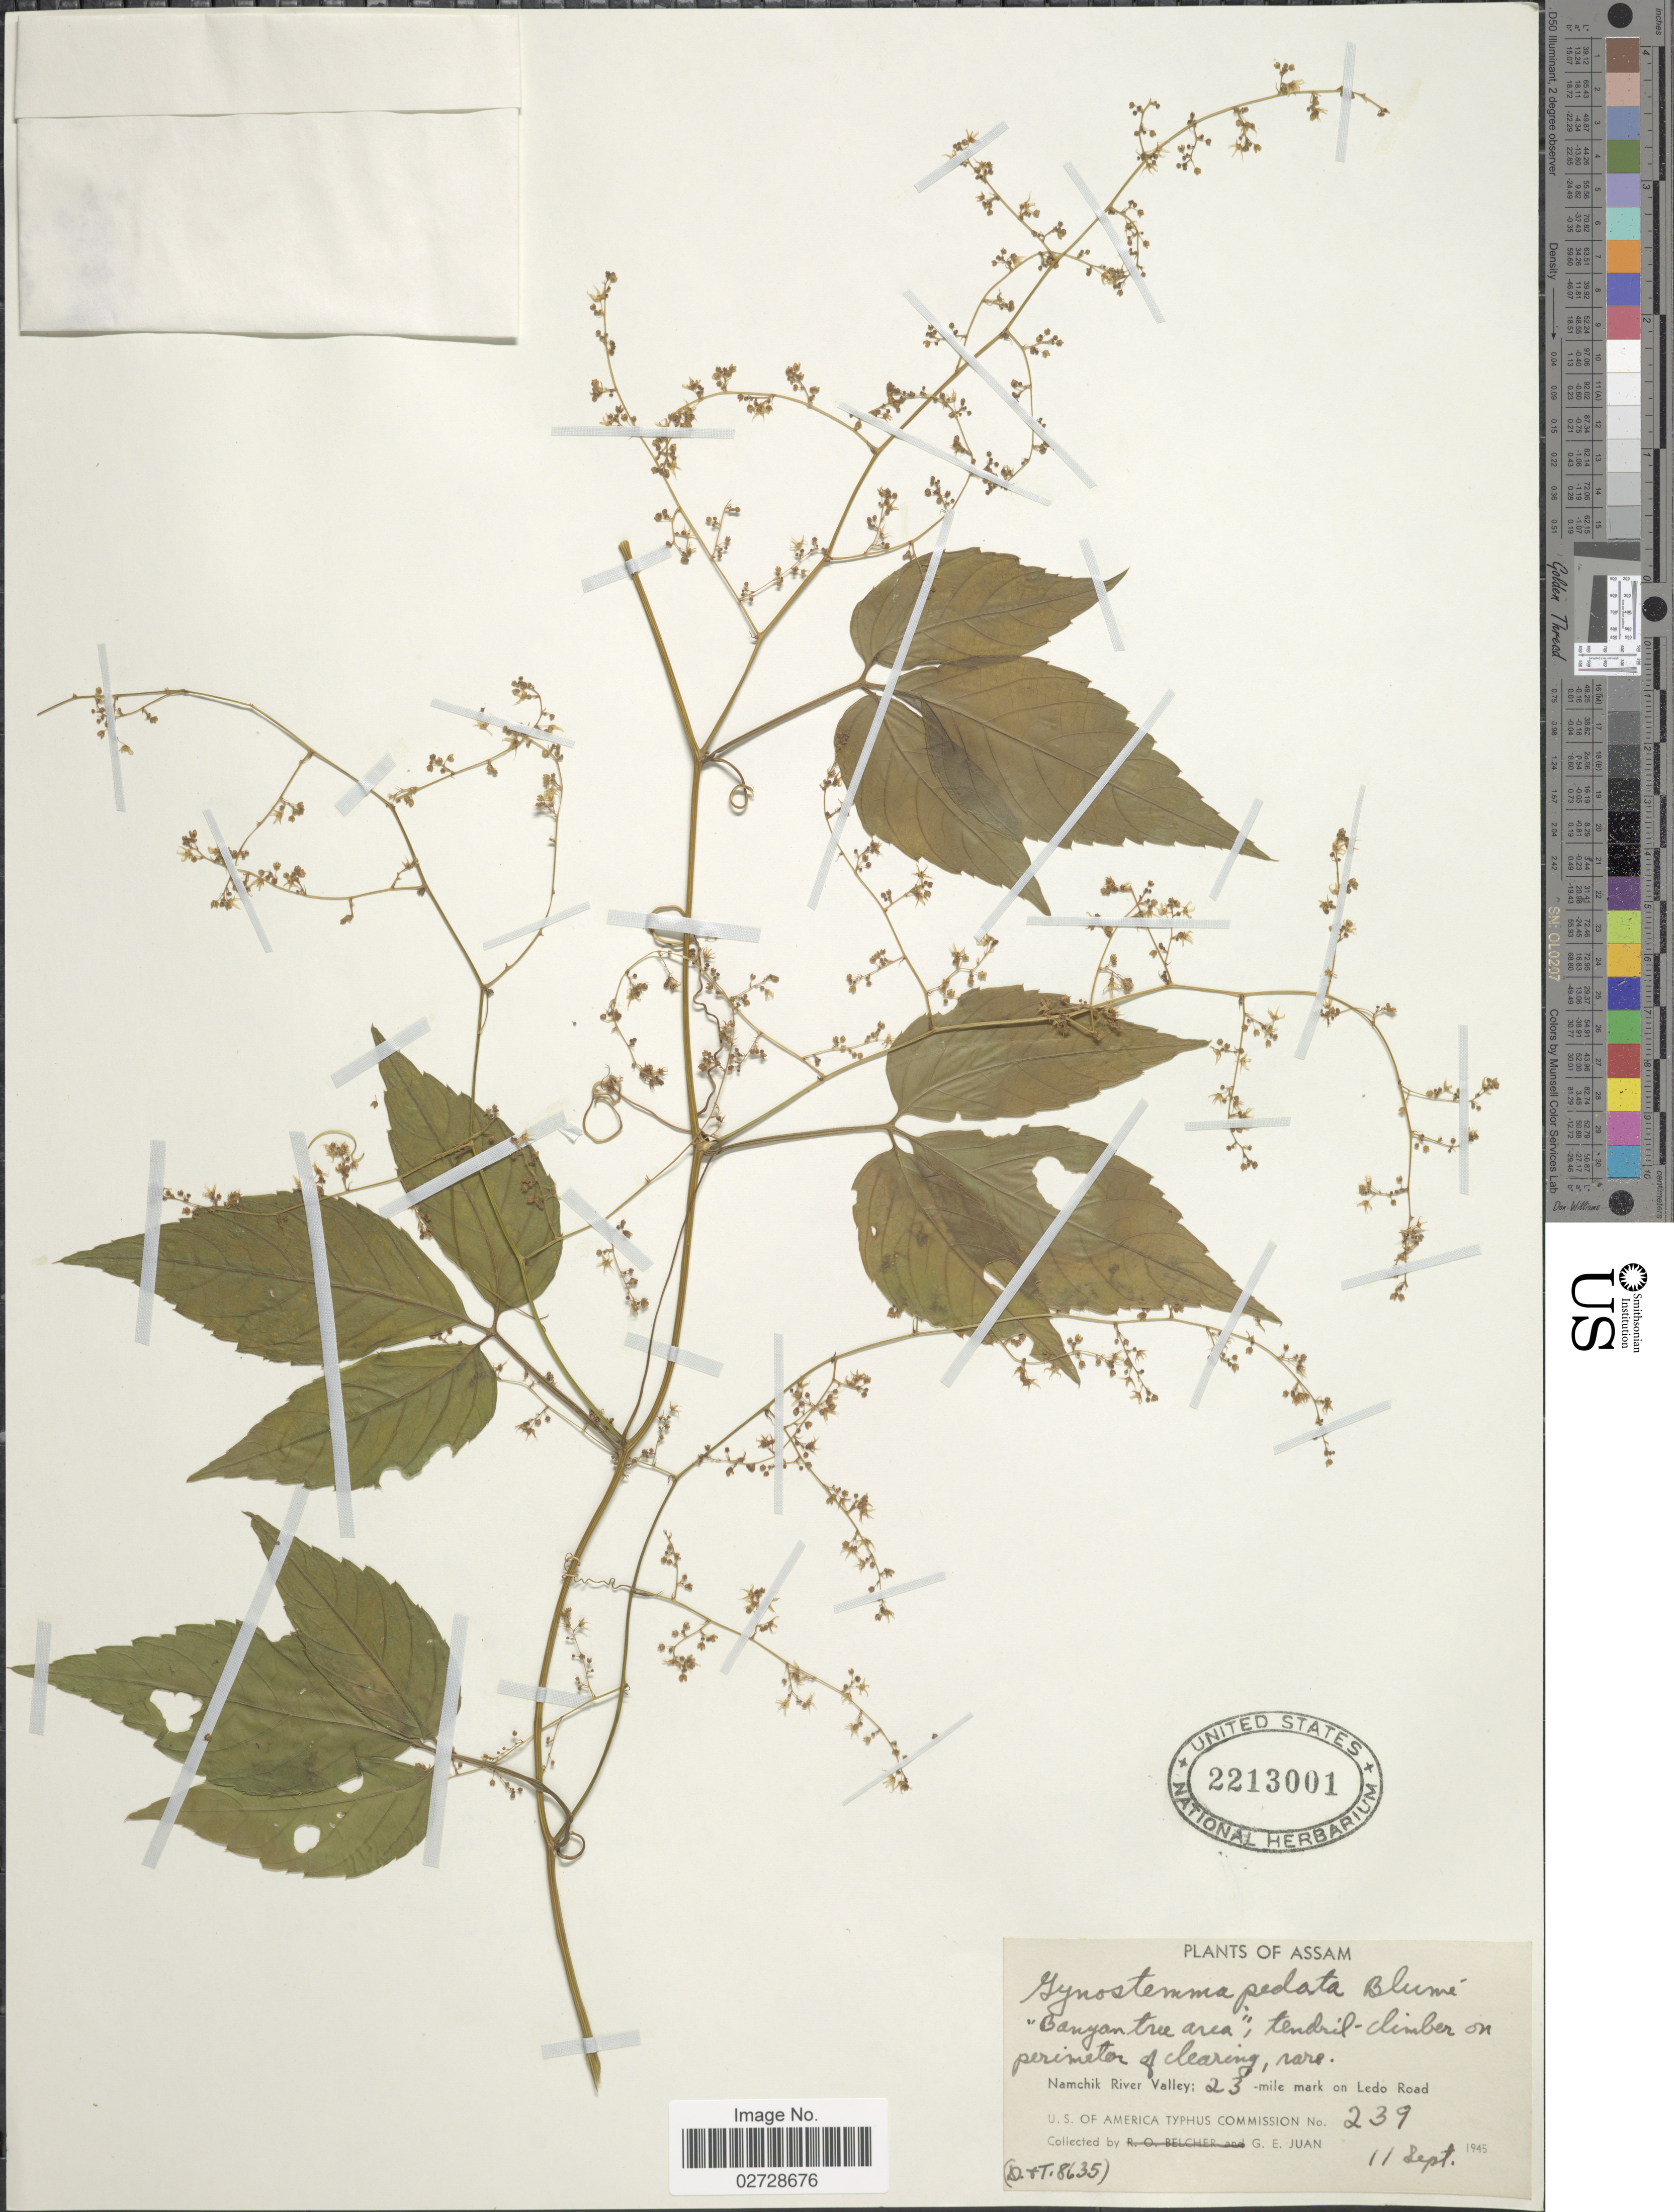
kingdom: Plantae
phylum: Tracheophyta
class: Magnoliopsida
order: Cucurbitales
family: Cucurbitaceae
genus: Gynostemma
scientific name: Gynostemma pentaphyllum var. pentaphyllum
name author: (Thunb.) Makino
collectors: G. Juan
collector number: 239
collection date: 1945-09-11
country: India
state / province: Assam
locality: Namchick River Valley: 23-mile mark on Ledo Road.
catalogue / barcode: US 2213001